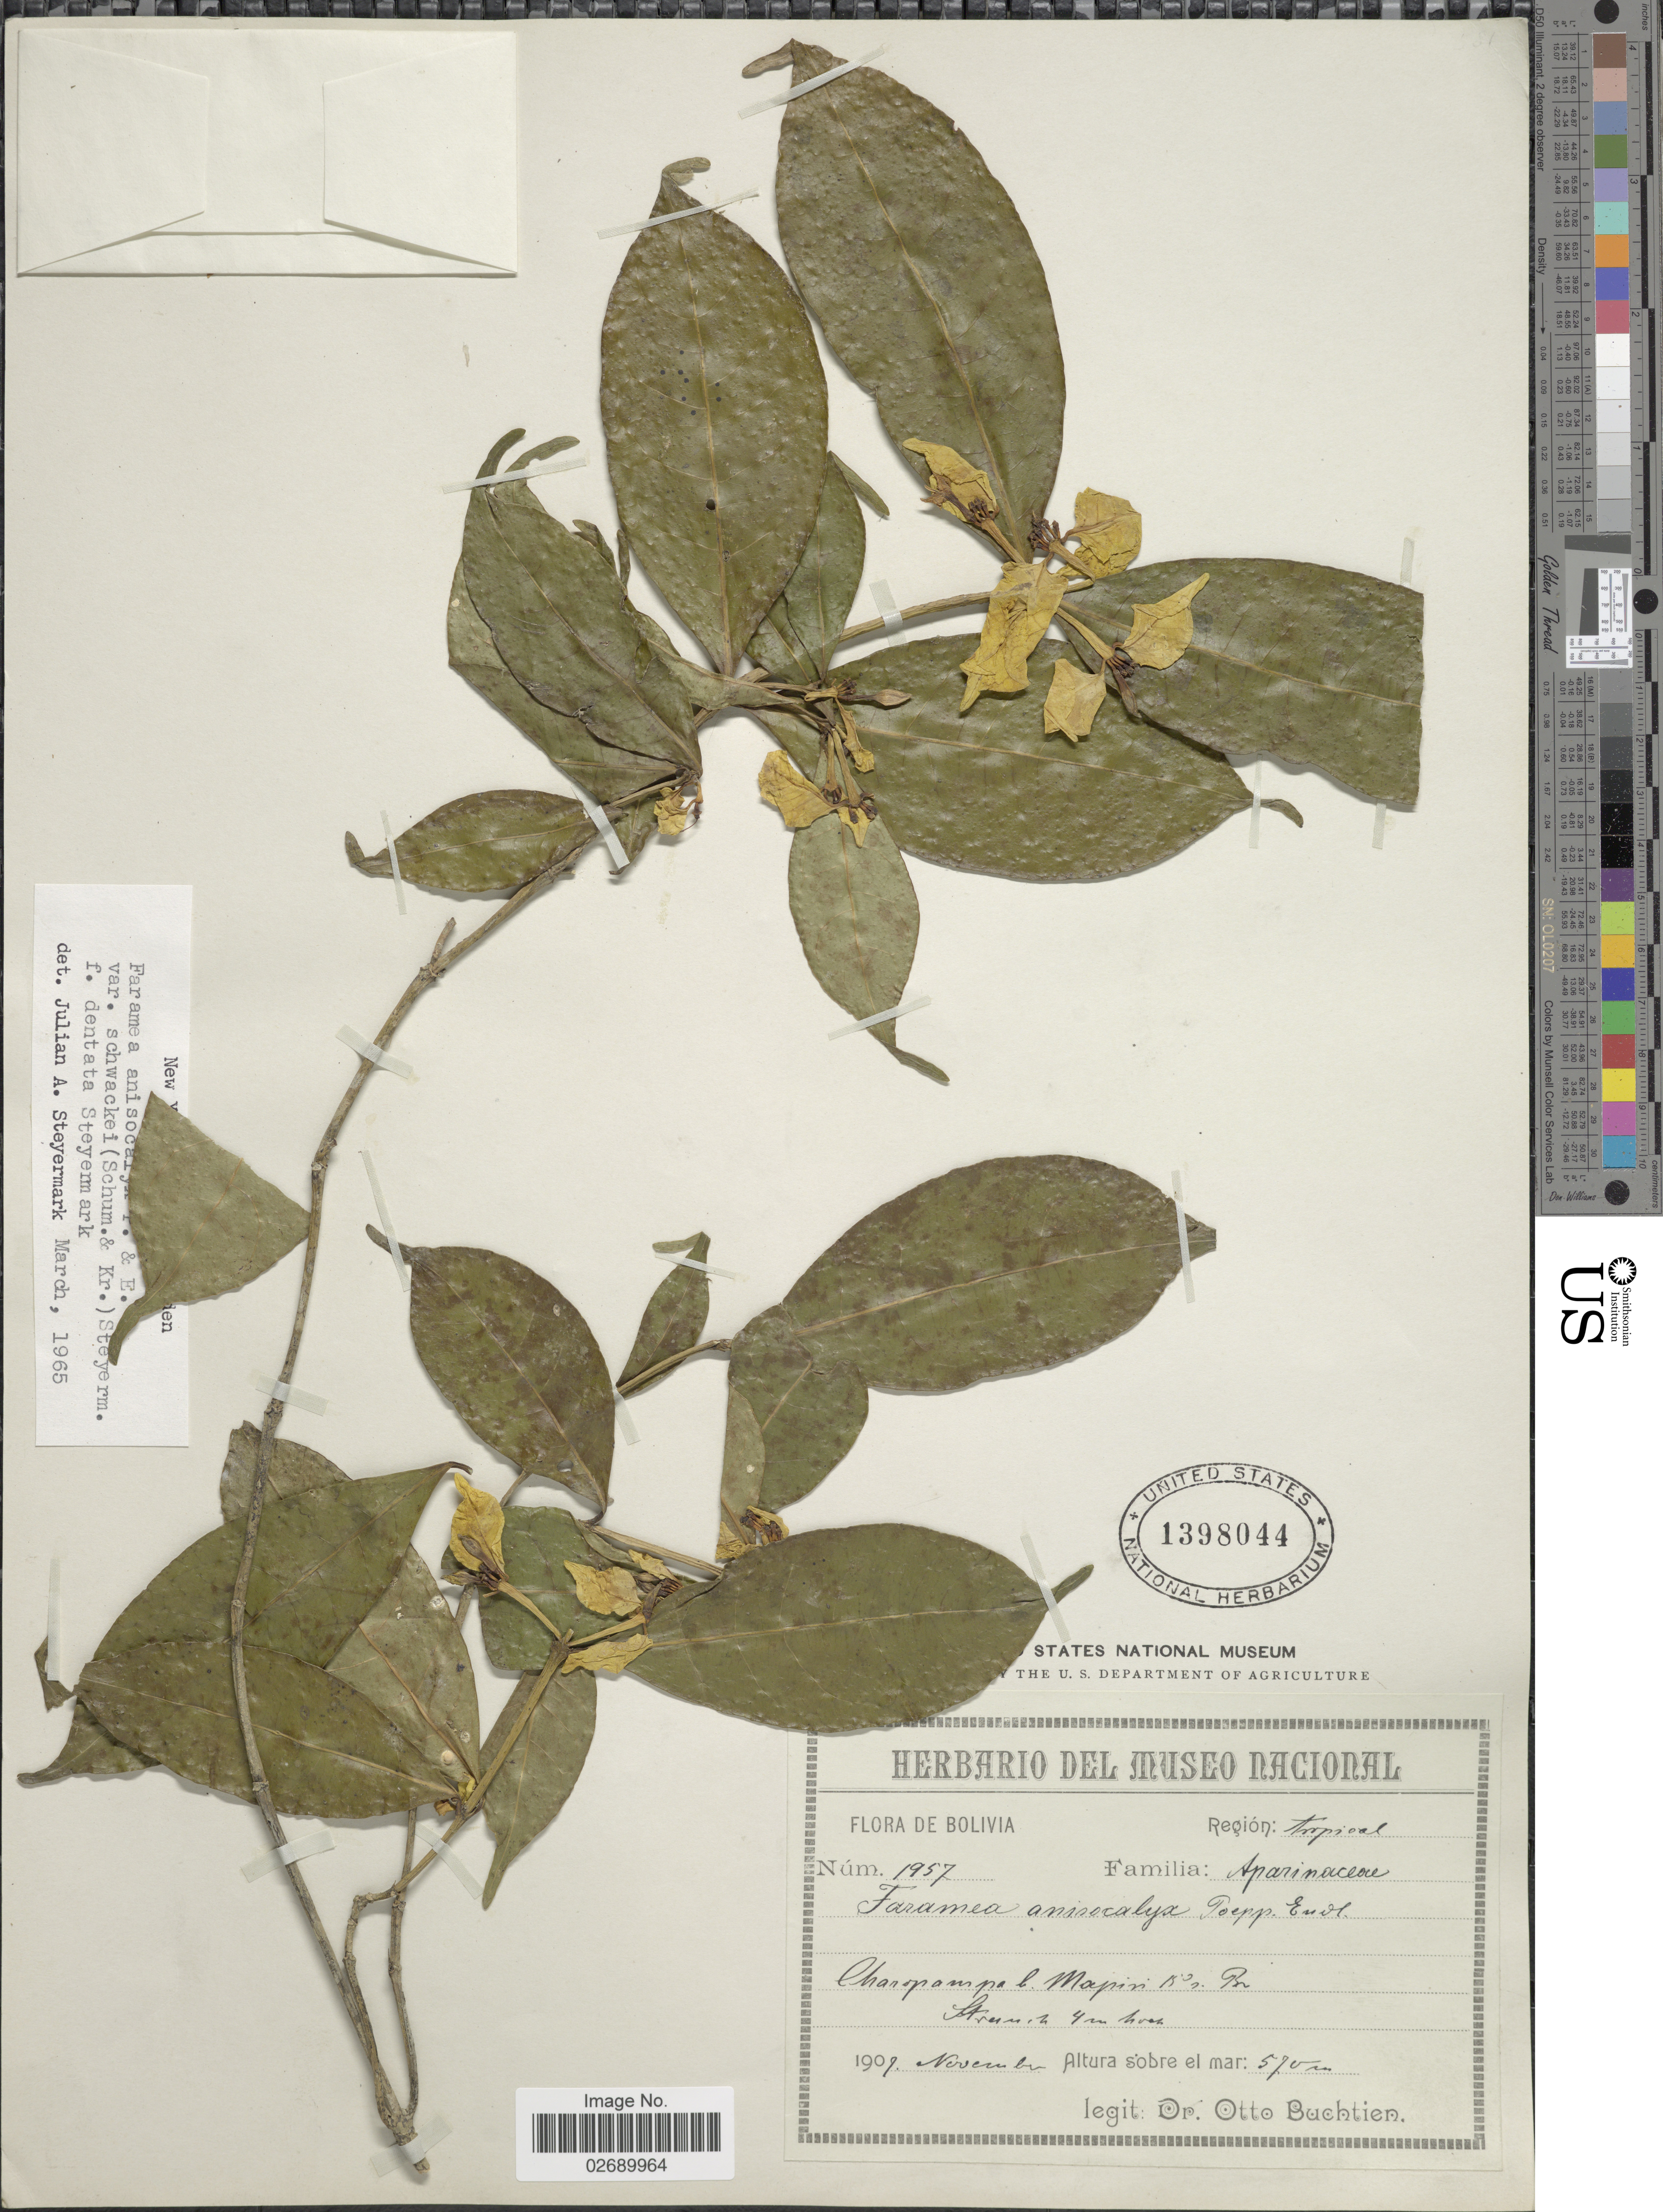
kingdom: Plantae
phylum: Tracheophyta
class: Magnoliopsida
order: Gentianales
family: Rubiaceae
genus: Faramea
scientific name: Faramea anisocalyx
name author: Poepp. & Endl.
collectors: O. Buchtien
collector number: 1957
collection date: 1909-11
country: Bolivia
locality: Region tropical. Charopampa l. Mapiri 18° Br.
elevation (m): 570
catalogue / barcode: US 1398044